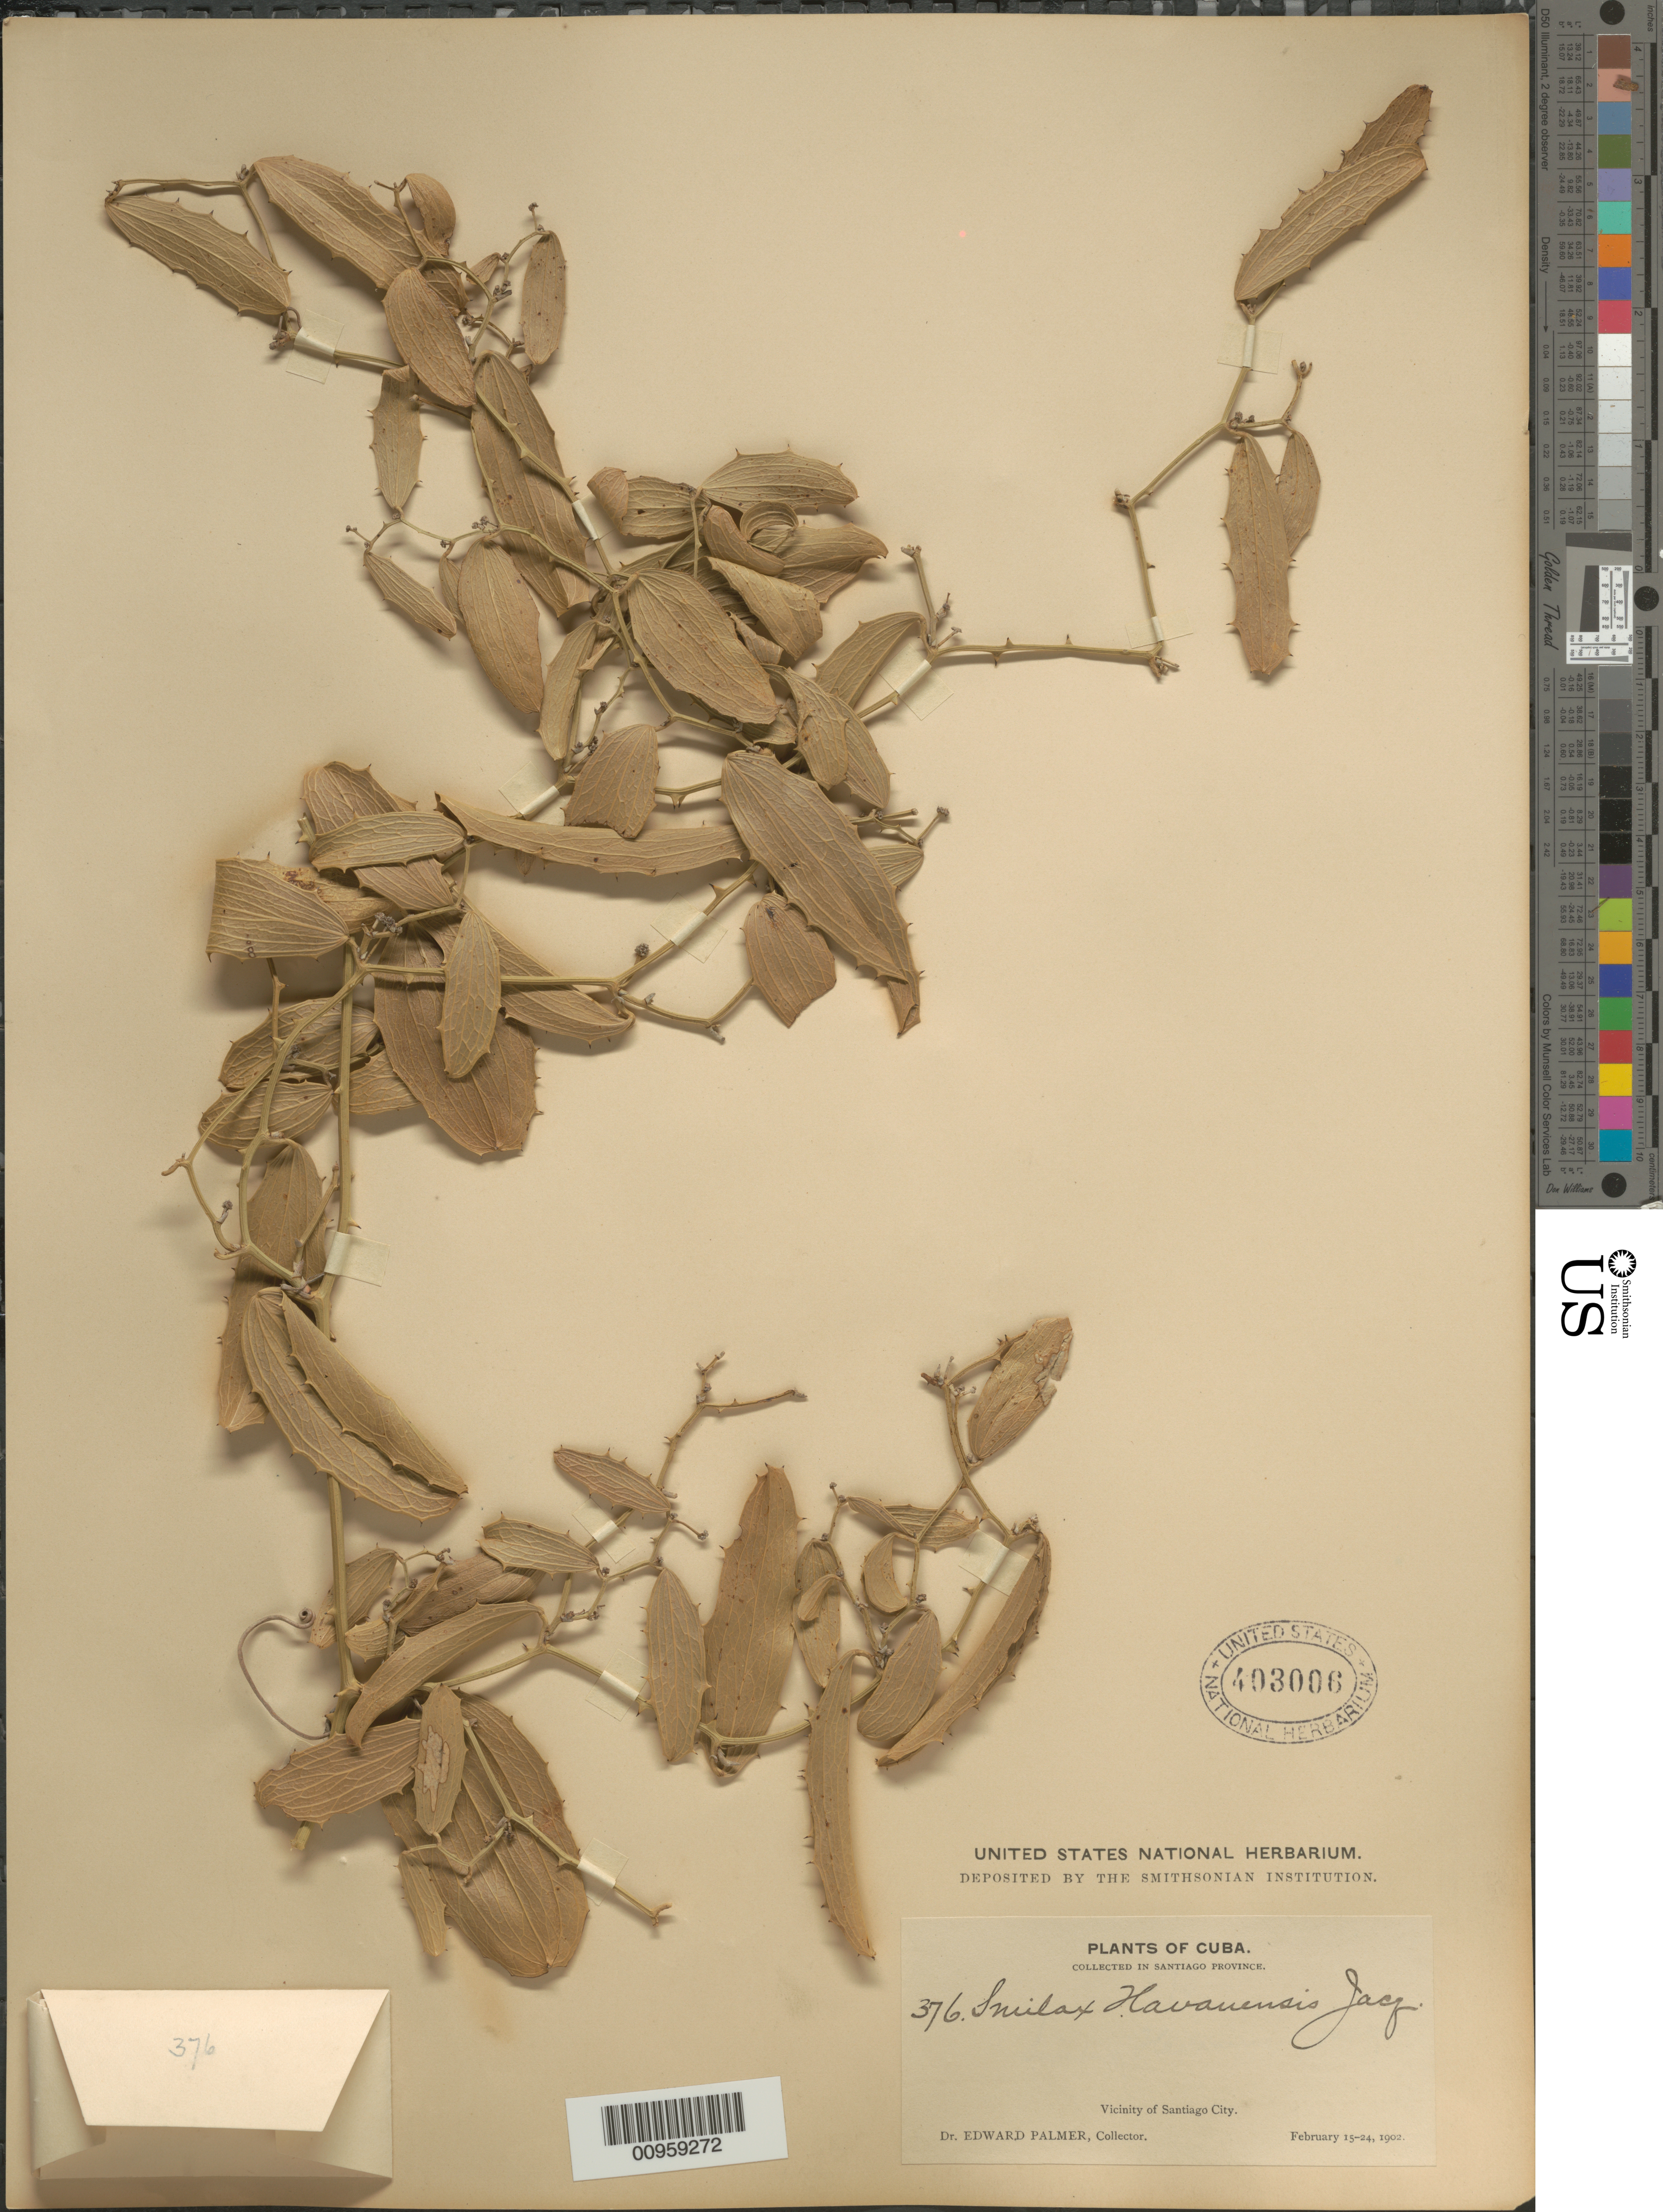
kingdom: Plantae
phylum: Tracheophyta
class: Liliopsida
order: Liliales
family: Smilacaceae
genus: Smilax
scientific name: Smilax havanensis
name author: Jacq.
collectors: W. Palmer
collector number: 376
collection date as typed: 15 Feb 1902 to 24 Feb 1902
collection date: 1902-02-15/1902-02-24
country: Cuba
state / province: Santiago de Cuba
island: Cuba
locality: Vicinity of Santiago City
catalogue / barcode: US 403006